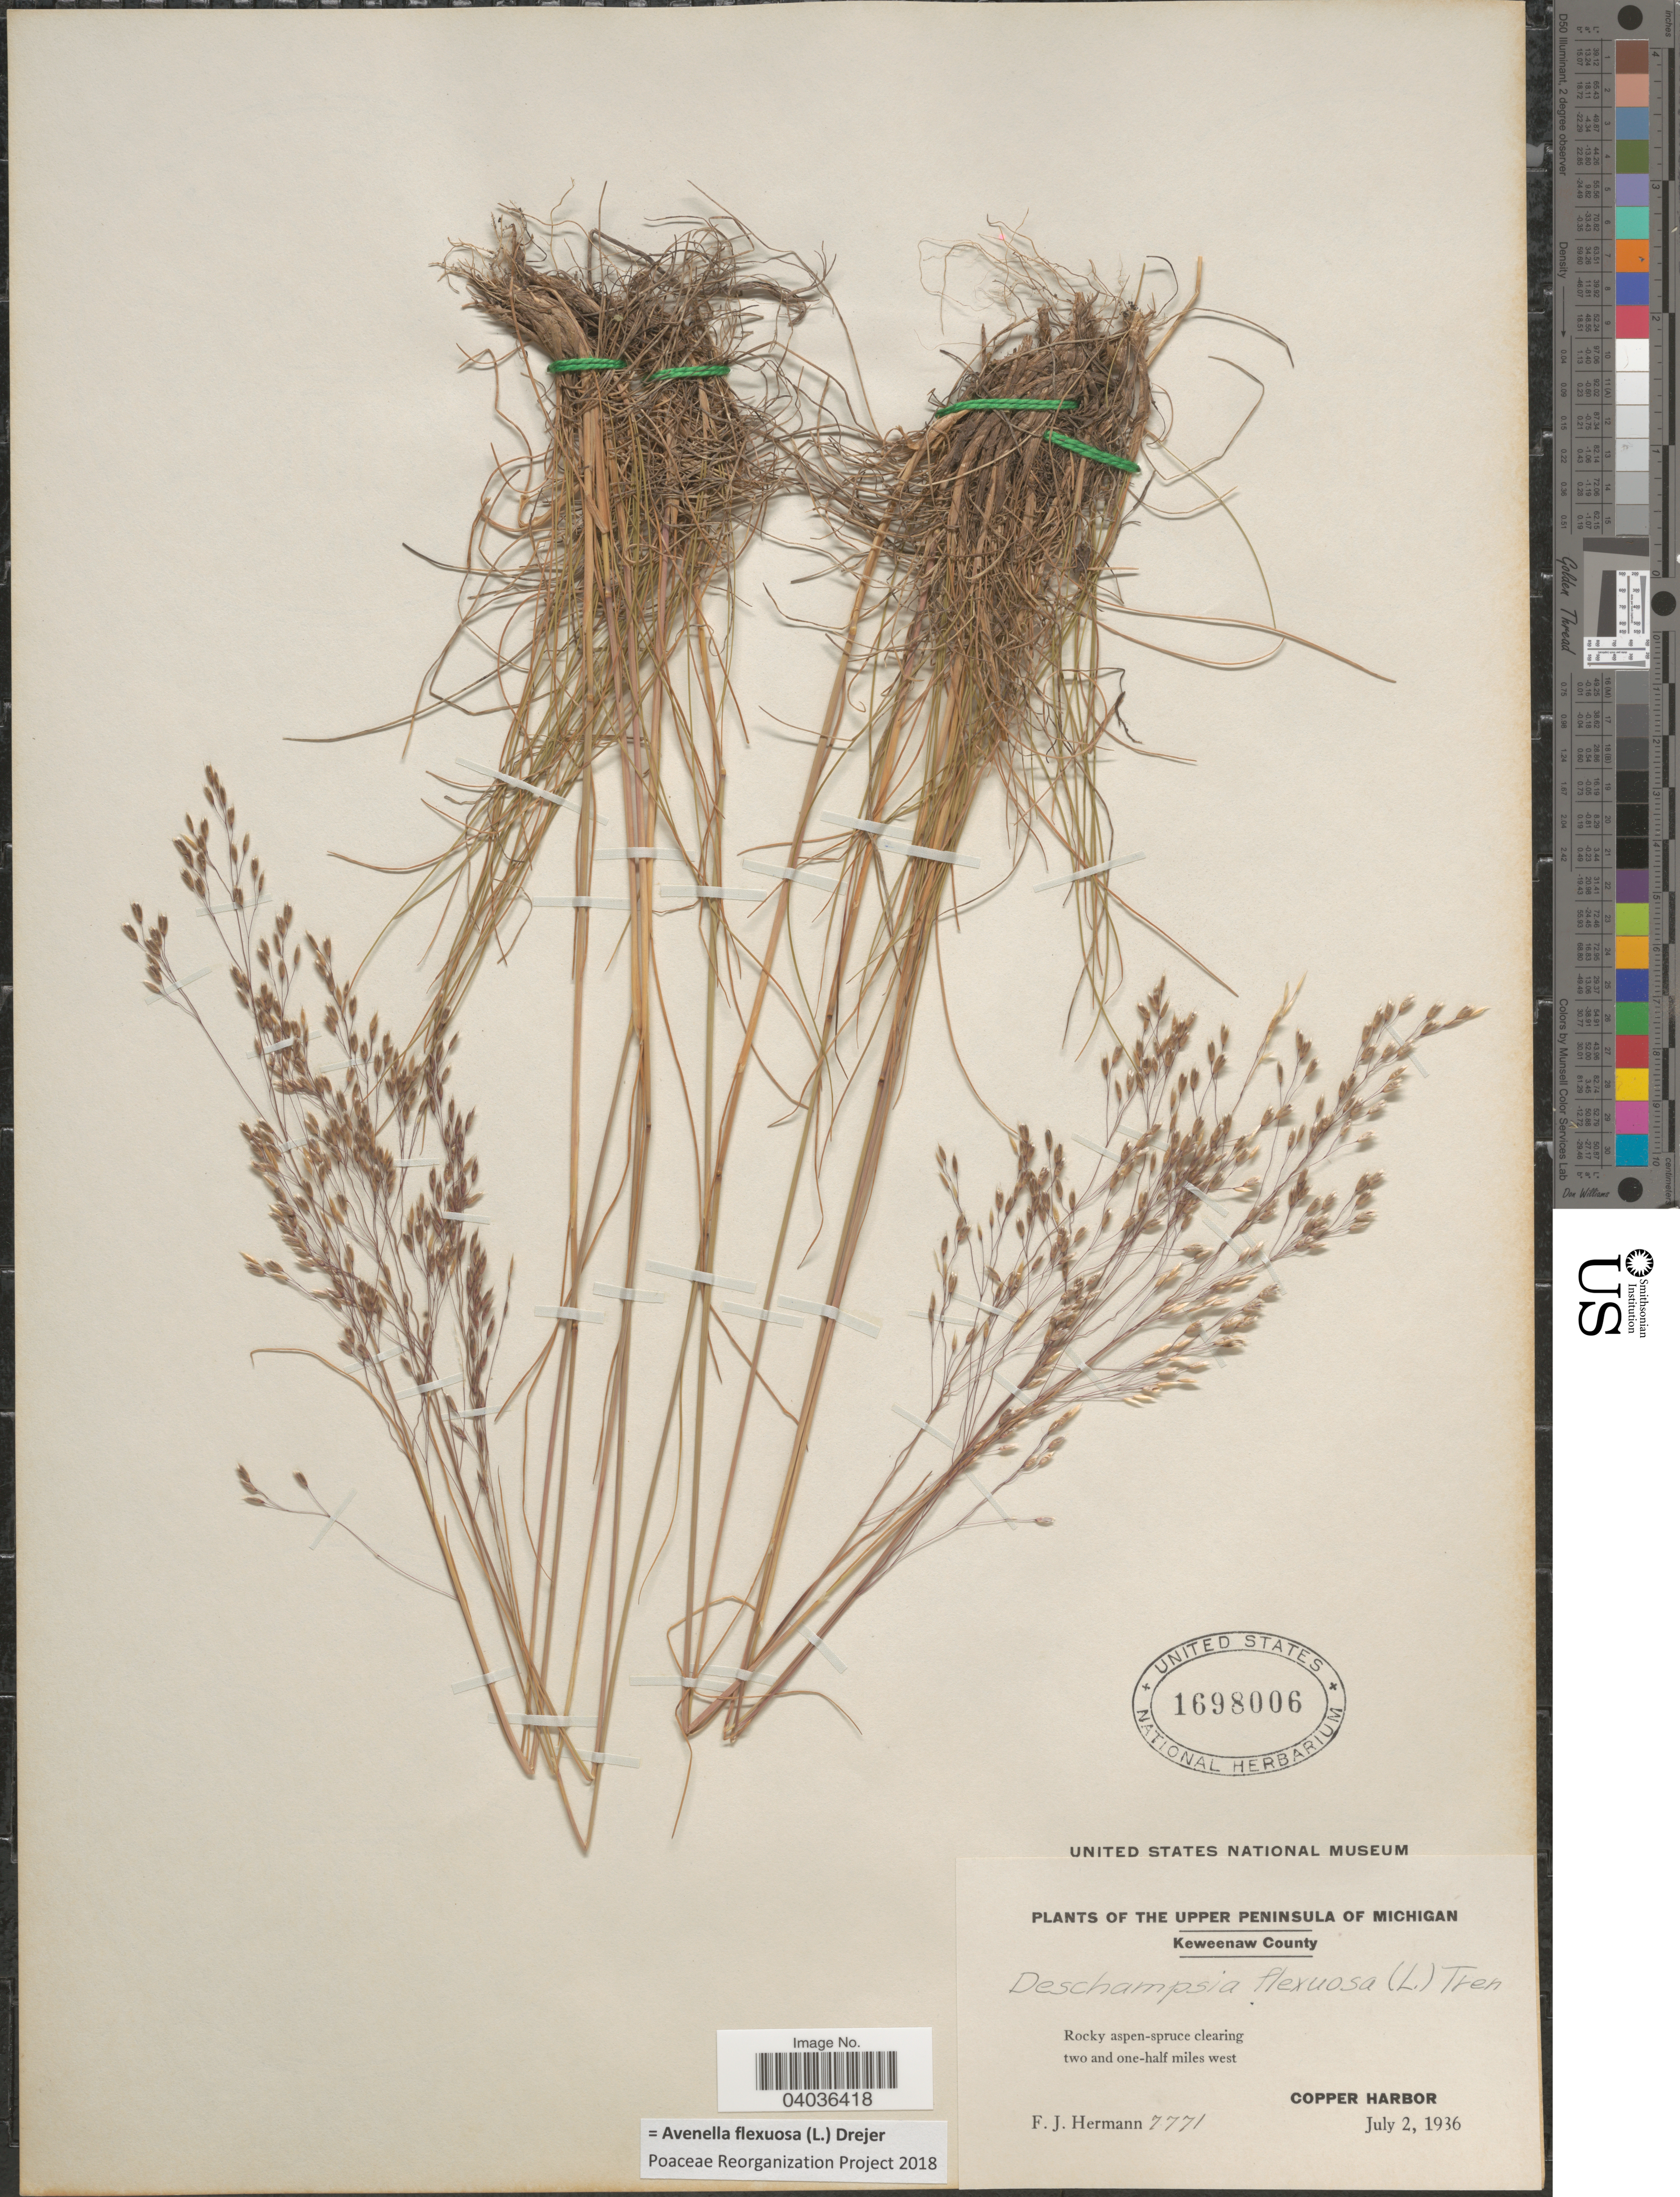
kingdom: Plantae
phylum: Tracheophyta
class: Liliopsida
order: Poales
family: Poaceae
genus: Avenella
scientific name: Avenella flexuosa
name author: (L.) Drejer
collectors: F. J. Hermann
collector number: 7771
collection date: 1936-07-02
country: United States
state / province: Michigan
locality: Upper Peninsula of Michigan. Keweenaw County. Rocky aspen-spruce clearing two and one-half miles west, Copper Harbor.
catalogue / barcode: US 1698006